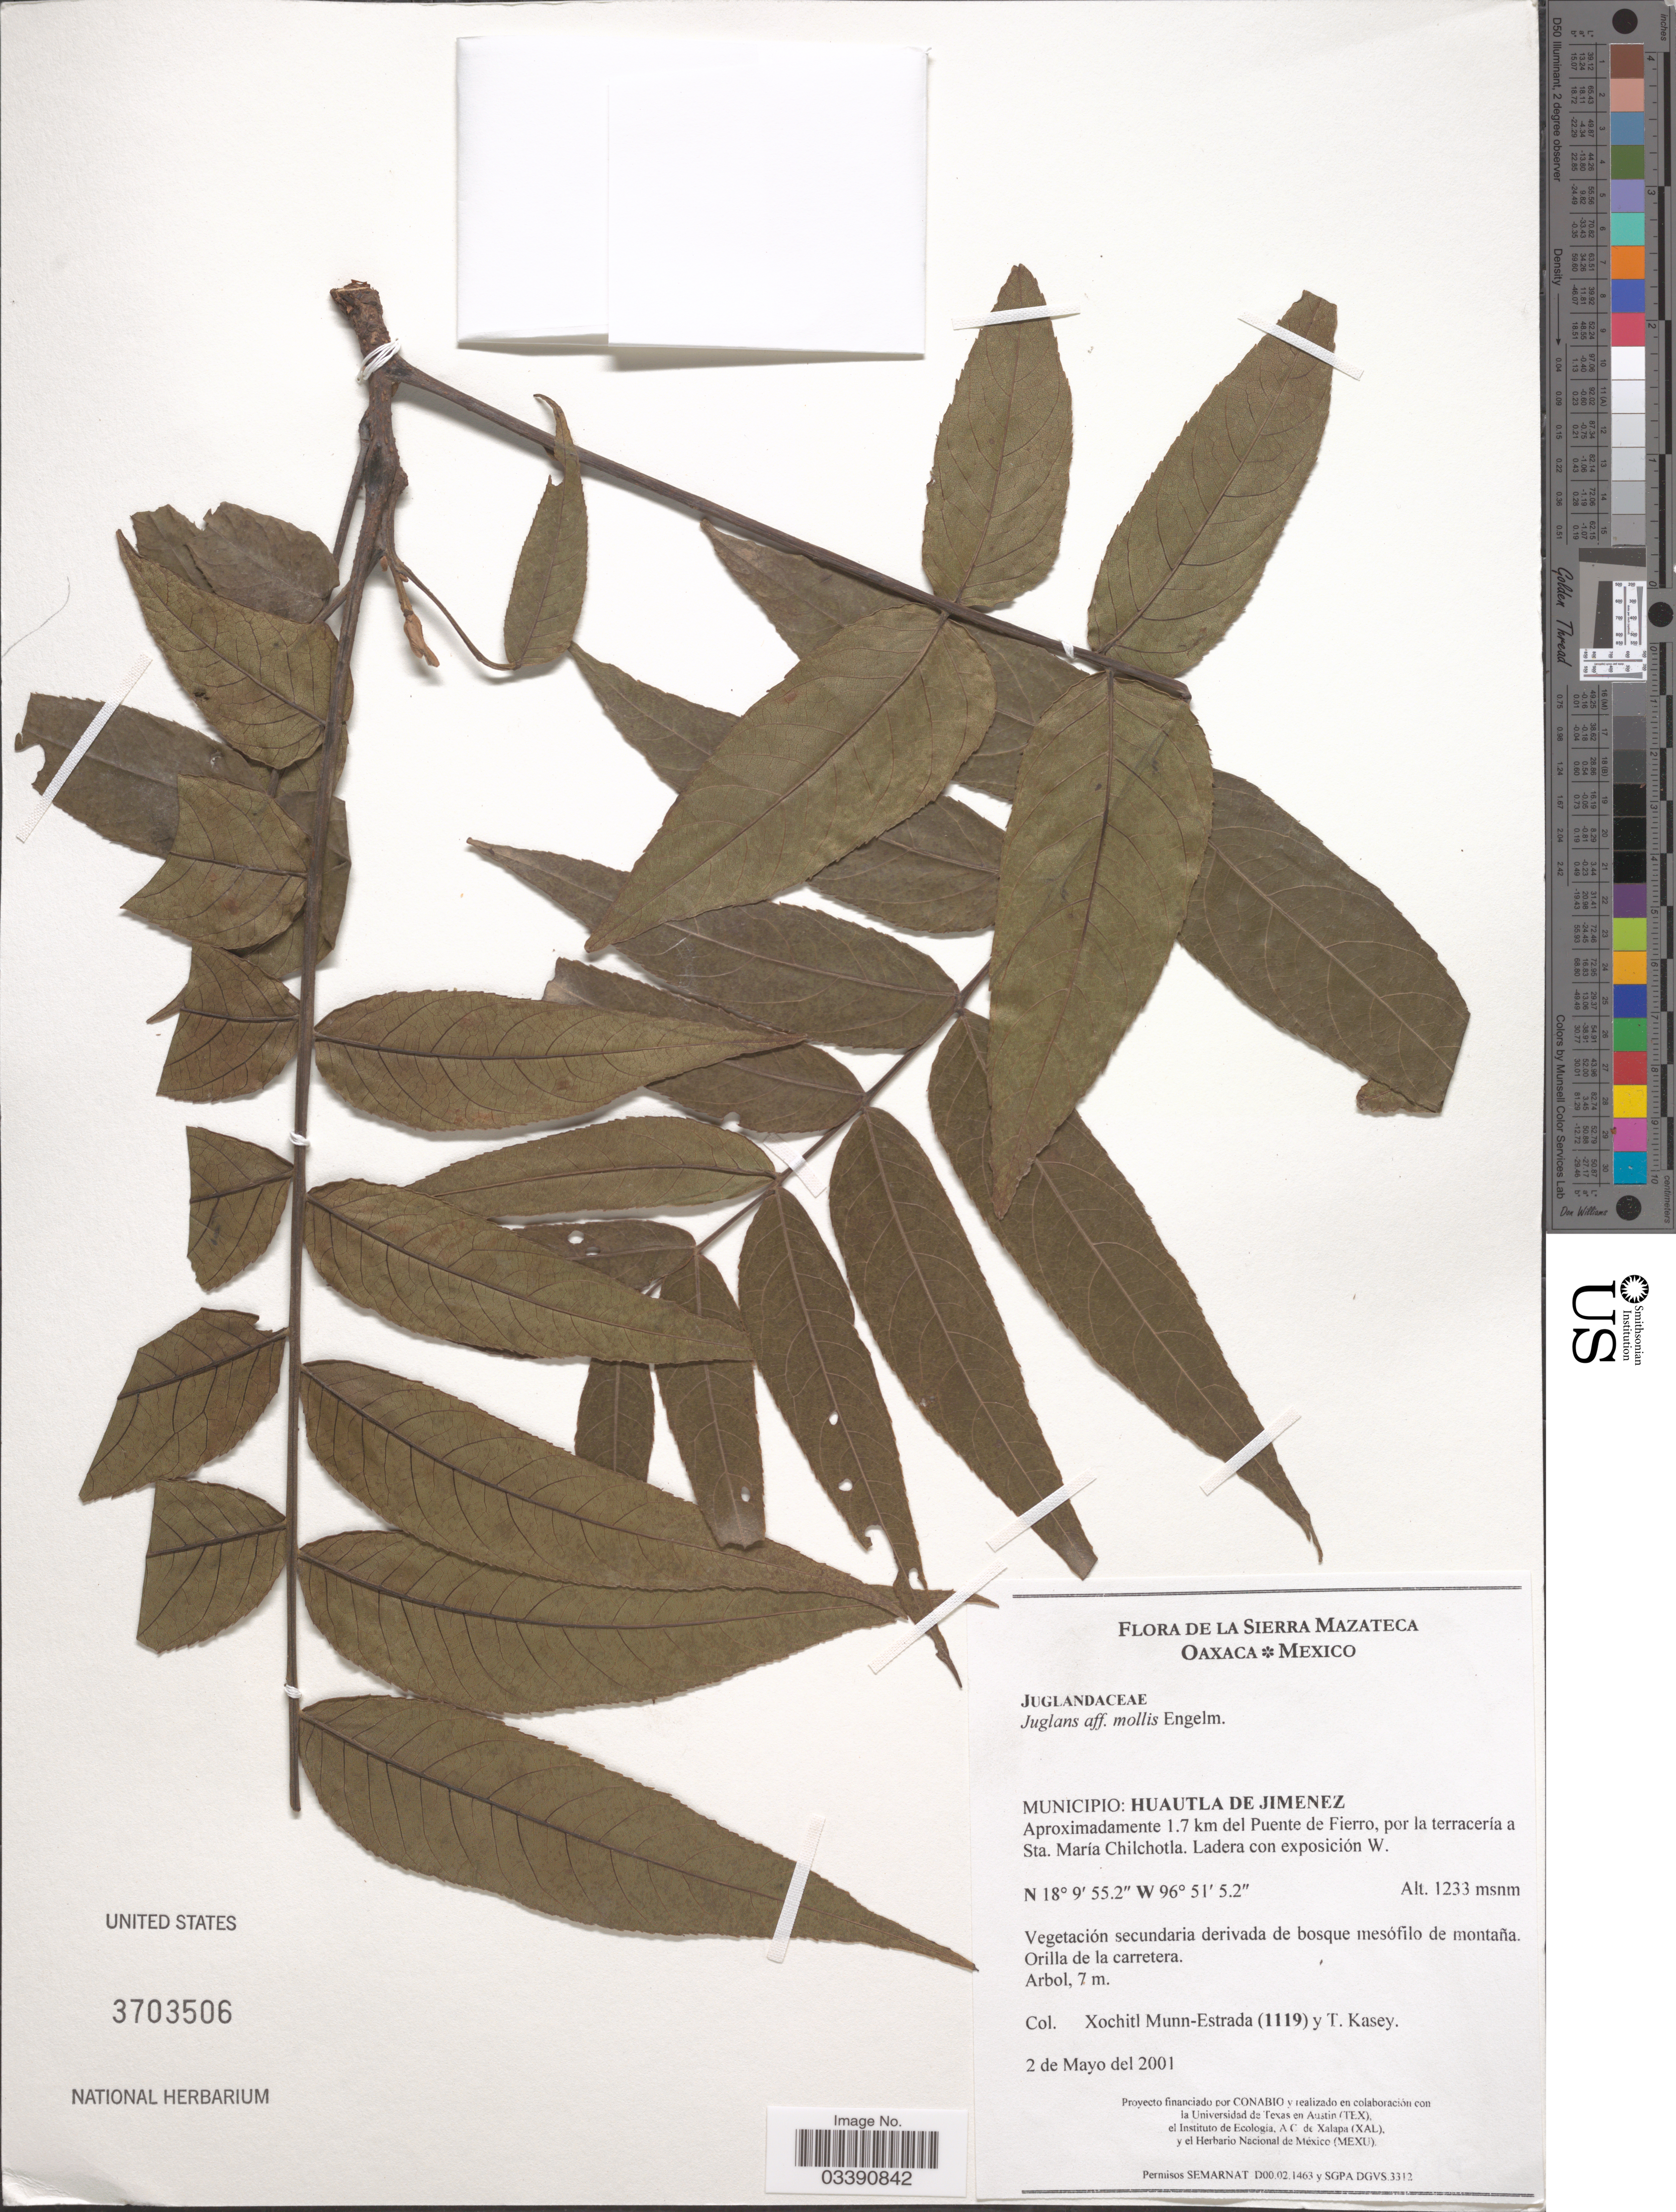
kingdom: Plantae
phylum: Tracheophyta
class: Magnoliopsida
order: Fagales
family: Juglandaceae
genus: Juglans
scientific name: Juglans mollis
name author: Engelm. ex Hemsl.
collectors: X. Munn-Estrada & T. Kasey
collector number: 1119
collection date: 2001-05-02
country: Mexico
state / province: Oaxaca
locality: La Sierra Mazateca. Municipio: Huautla de Jimenez. Aproximadamente 1.7 km del Puente de Fierro, por la terracería a Sta. María Chilchotla. Ladera con exposición W.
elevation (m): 1233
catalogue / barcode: US 3703506